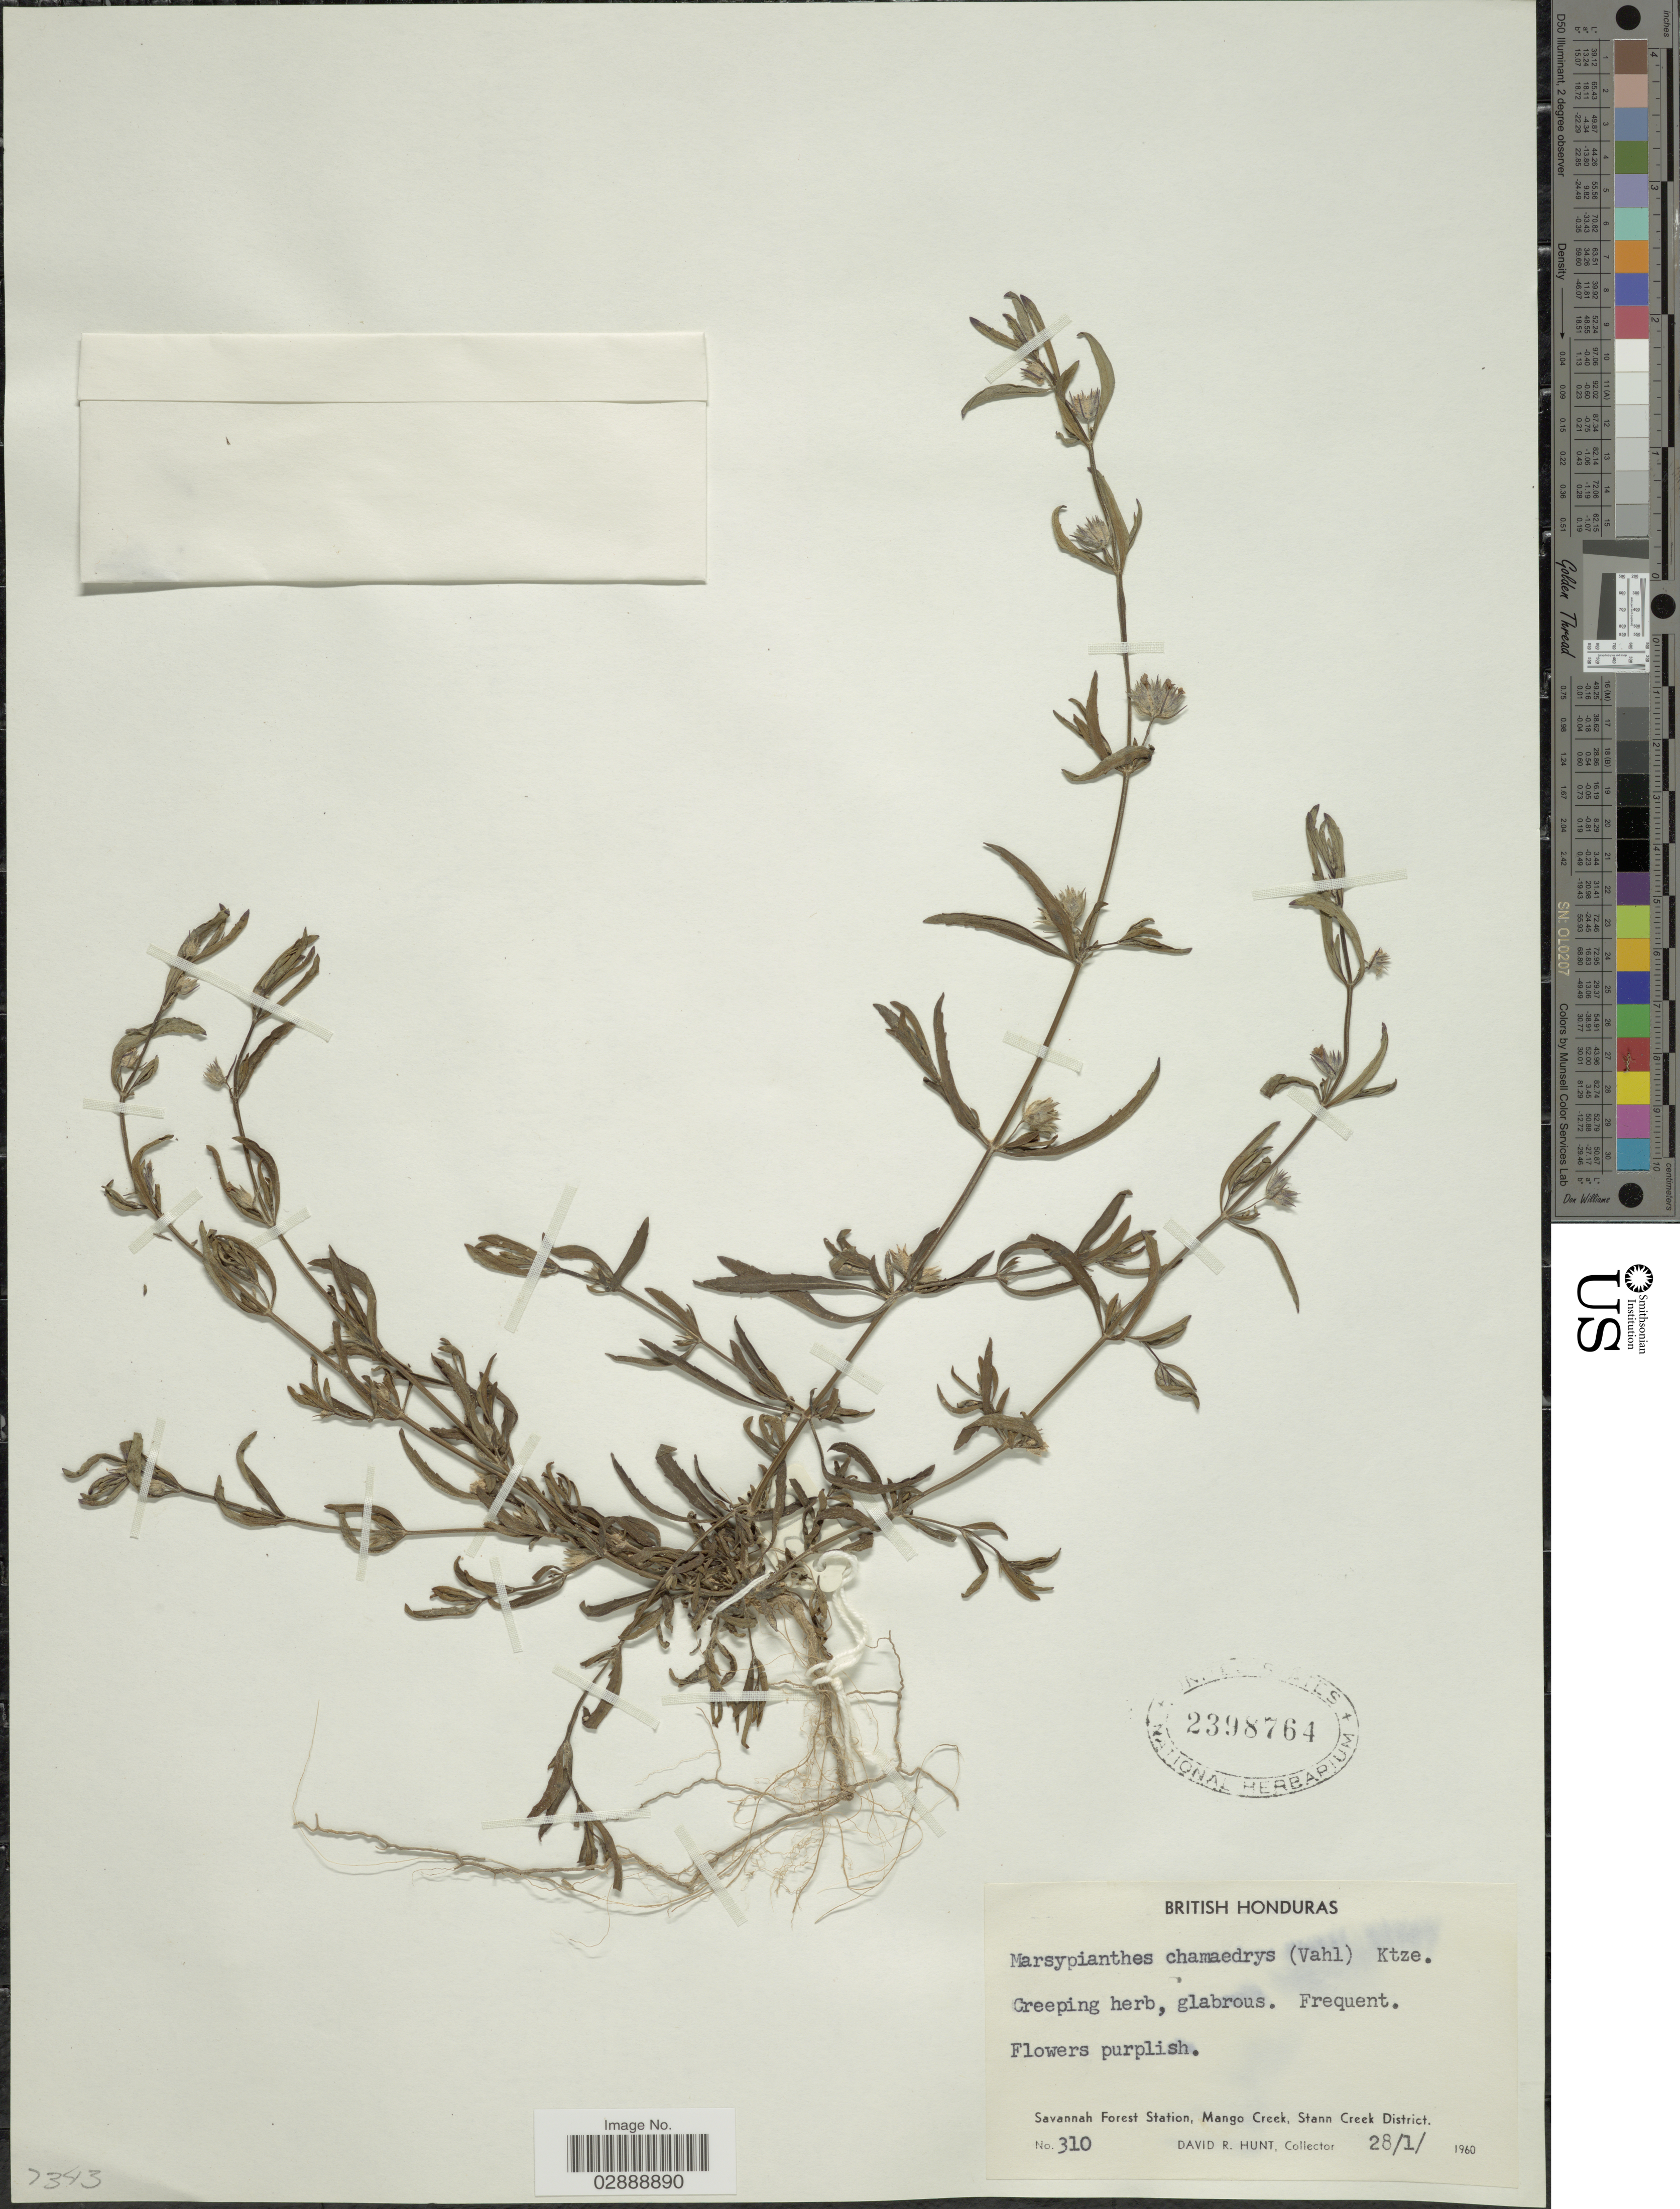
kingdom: Plantae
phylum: Tracheophyta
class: Magnoliopsida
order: Lamiales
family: Lamiaceae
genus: Marsypianthes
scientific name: Marsypianthes chamaedrys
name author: (Vahl) Kuntze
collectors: D. R. Hunt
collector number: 310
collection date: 1960-01-28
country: Belize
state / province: Stann Creek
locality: Savannah Forest Station, Mango Creek, Stann Creek District. British Honduras.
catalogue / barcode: US 2398764